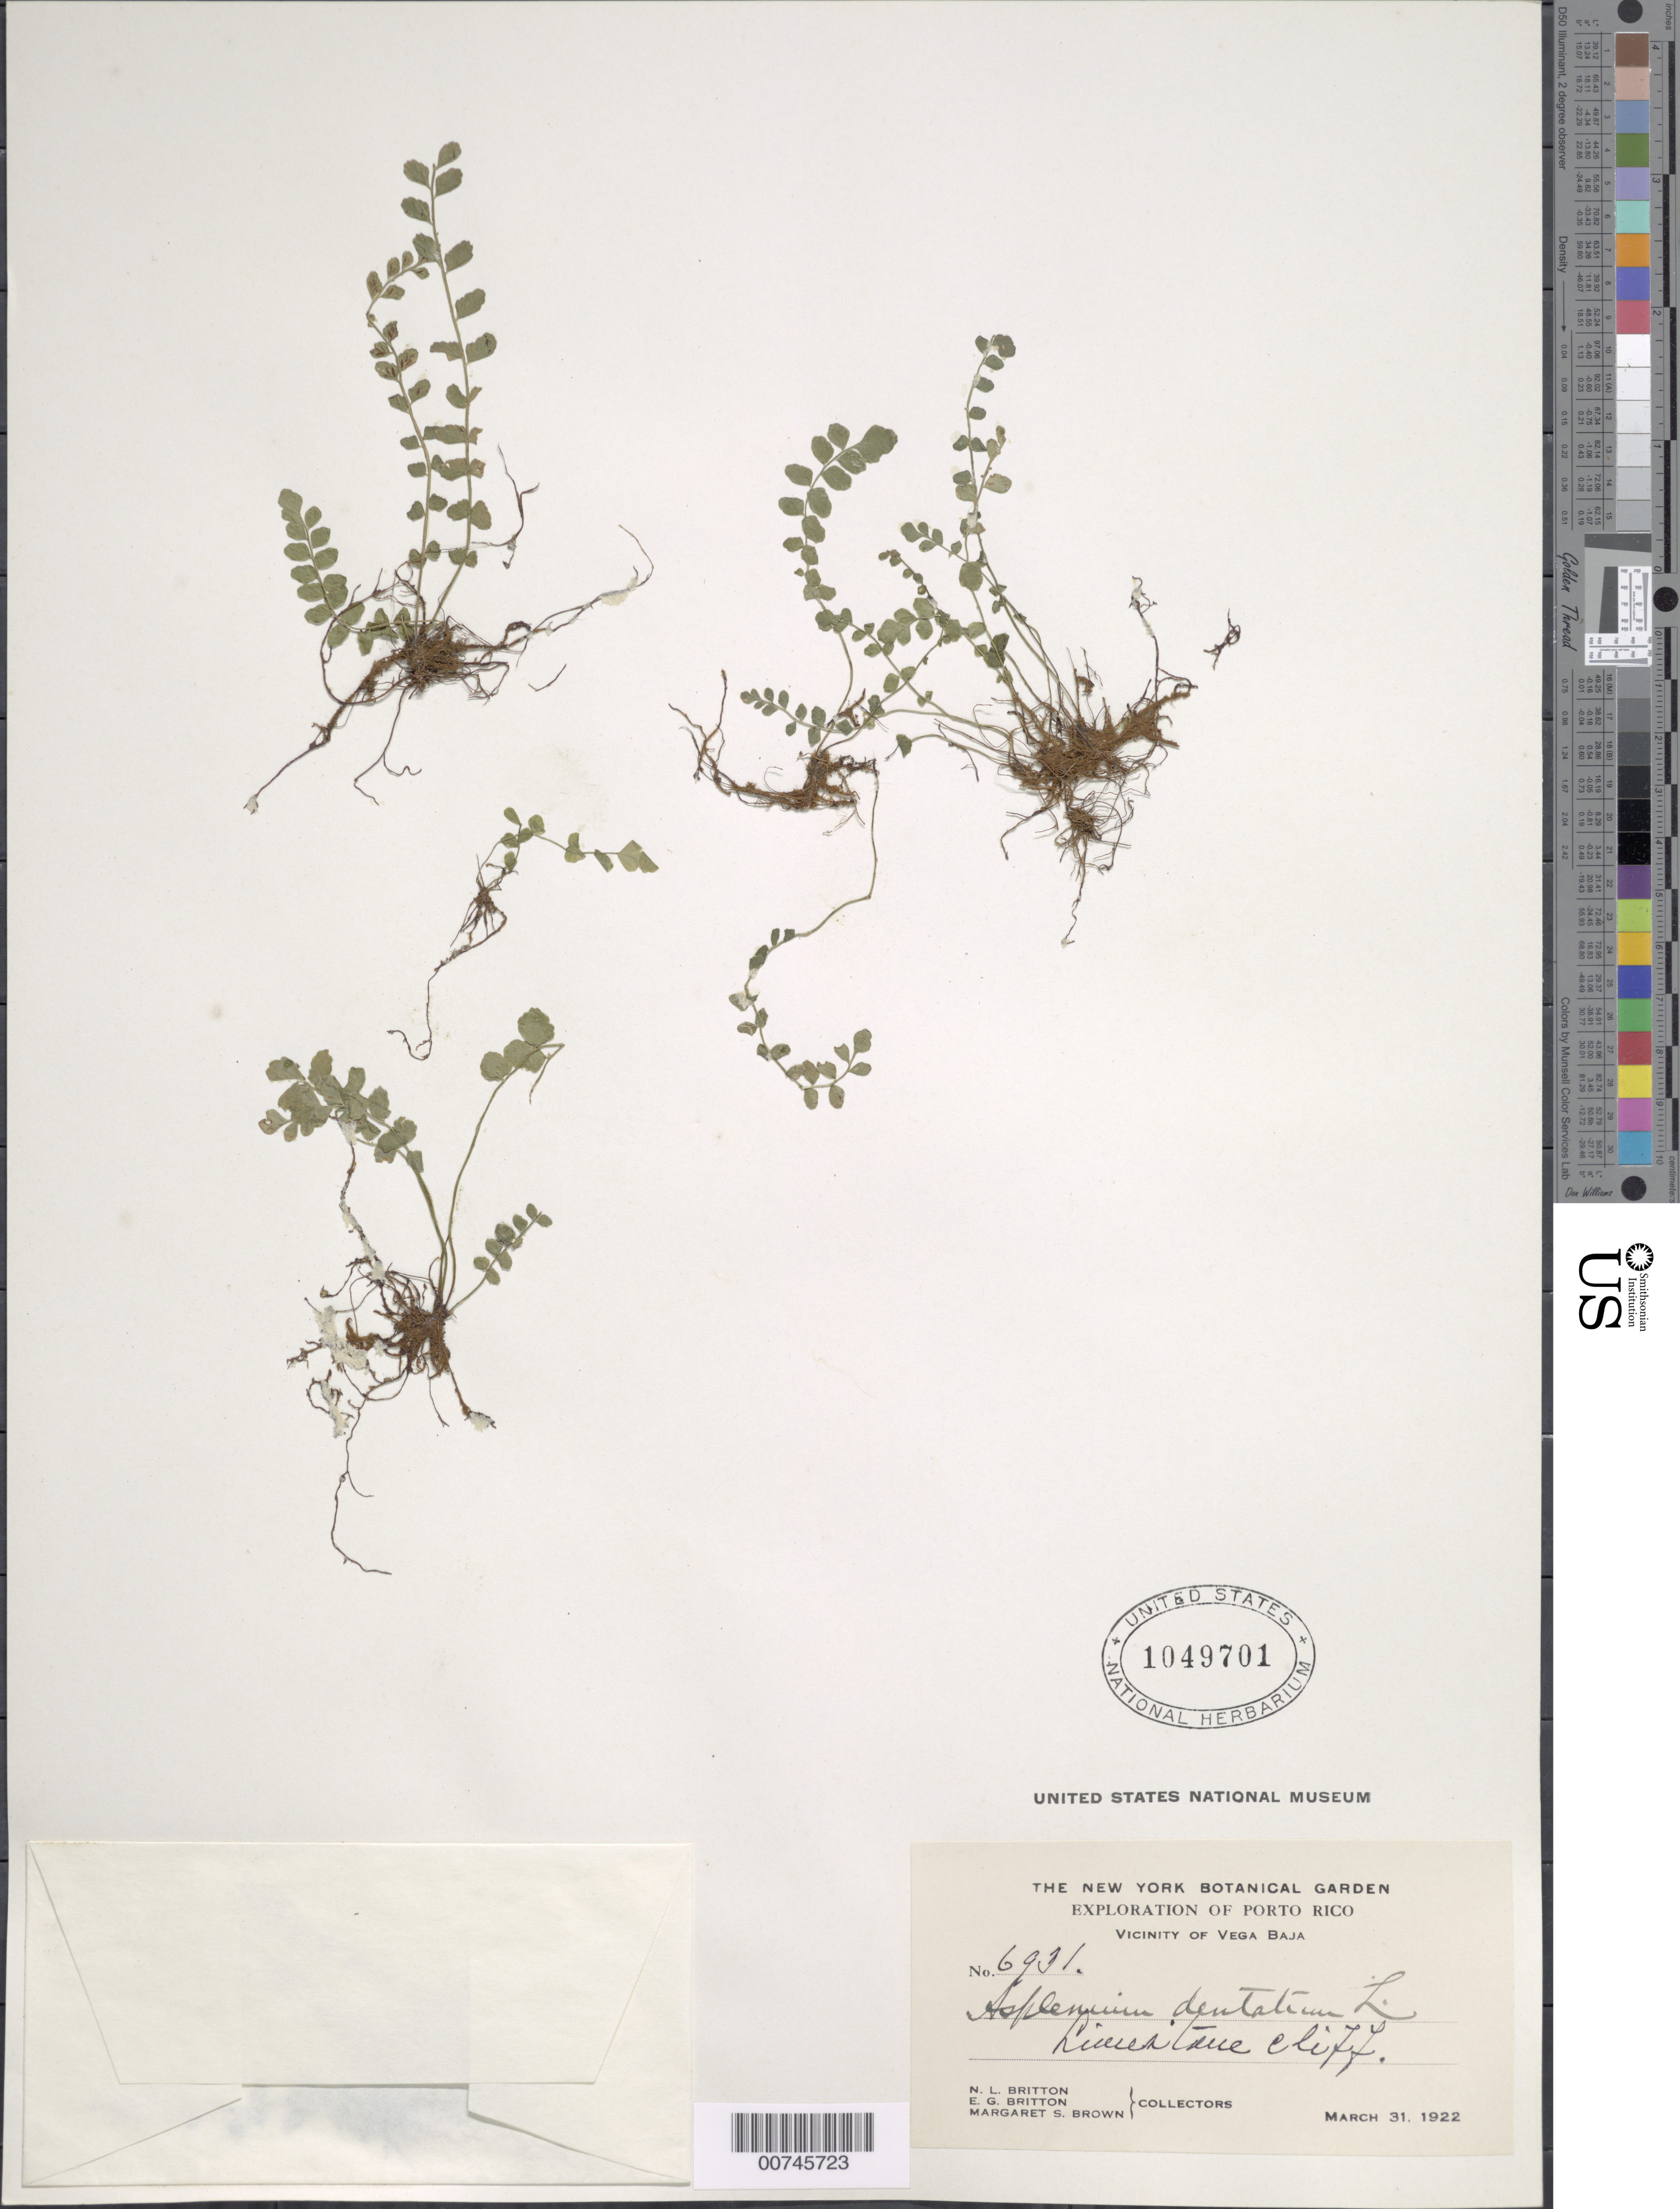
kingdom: Plantae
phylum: Tracheophyta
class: Polypodiopsida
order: Polypodiales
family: Aspleniaceae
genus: Asplenium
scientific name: Asplenium trichomanes-dentatum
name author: L.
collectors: N. Britton, E. G. Britton & M. S. Brown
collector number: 6931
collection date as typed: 31 Mar 1922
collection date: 1922-03-31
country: Puerto Rico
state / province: Vega Baja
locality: Vicinity of Vega Baja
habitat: Limestone cliff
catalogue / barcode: US 1049701